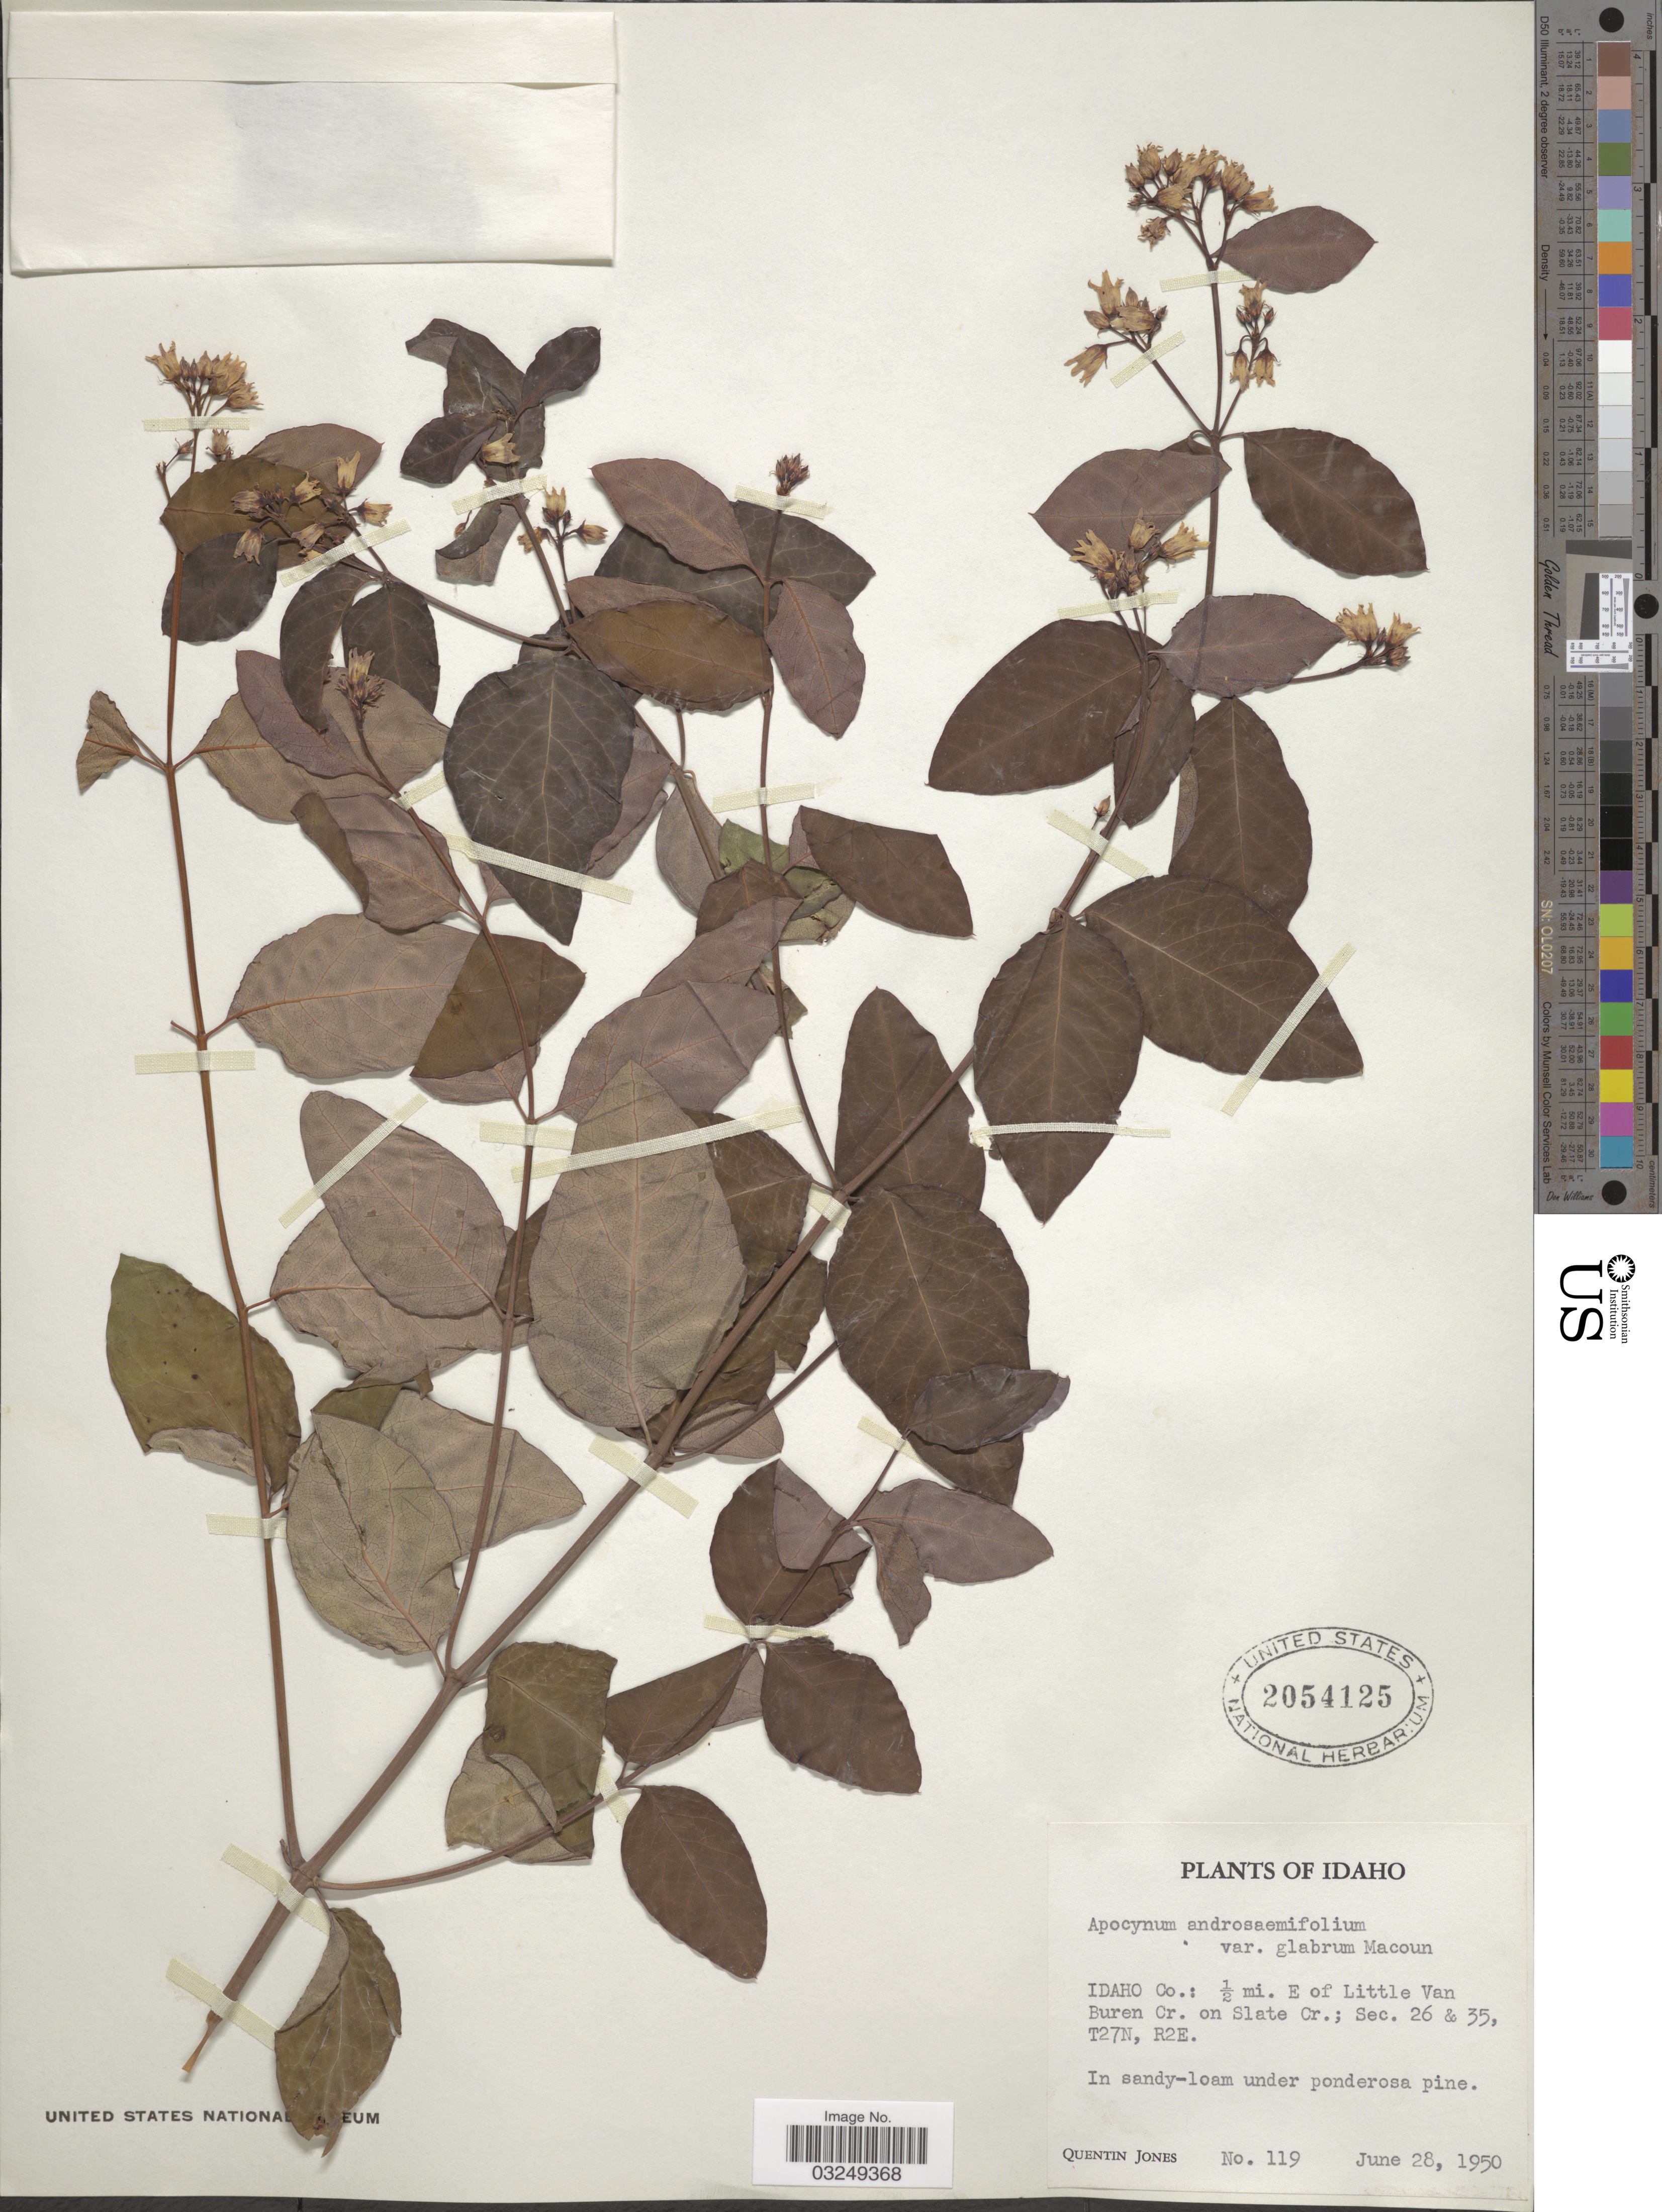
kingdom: Plantae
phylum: Tracheophyta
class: Magnoliopsida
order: Gentianales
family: Apocynaceae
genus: Apocynum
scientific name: Apocynum androsaemifolium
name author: L.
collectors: Q. Jones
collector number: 119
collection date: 1950-06-28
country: United States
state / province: Idaho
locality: Idaho Co.: ½ mi. E of Little Van Buren Cr. on Slate Cr.; Sec. 26 & 35, T27N, R2E.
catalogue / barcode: US 2054125